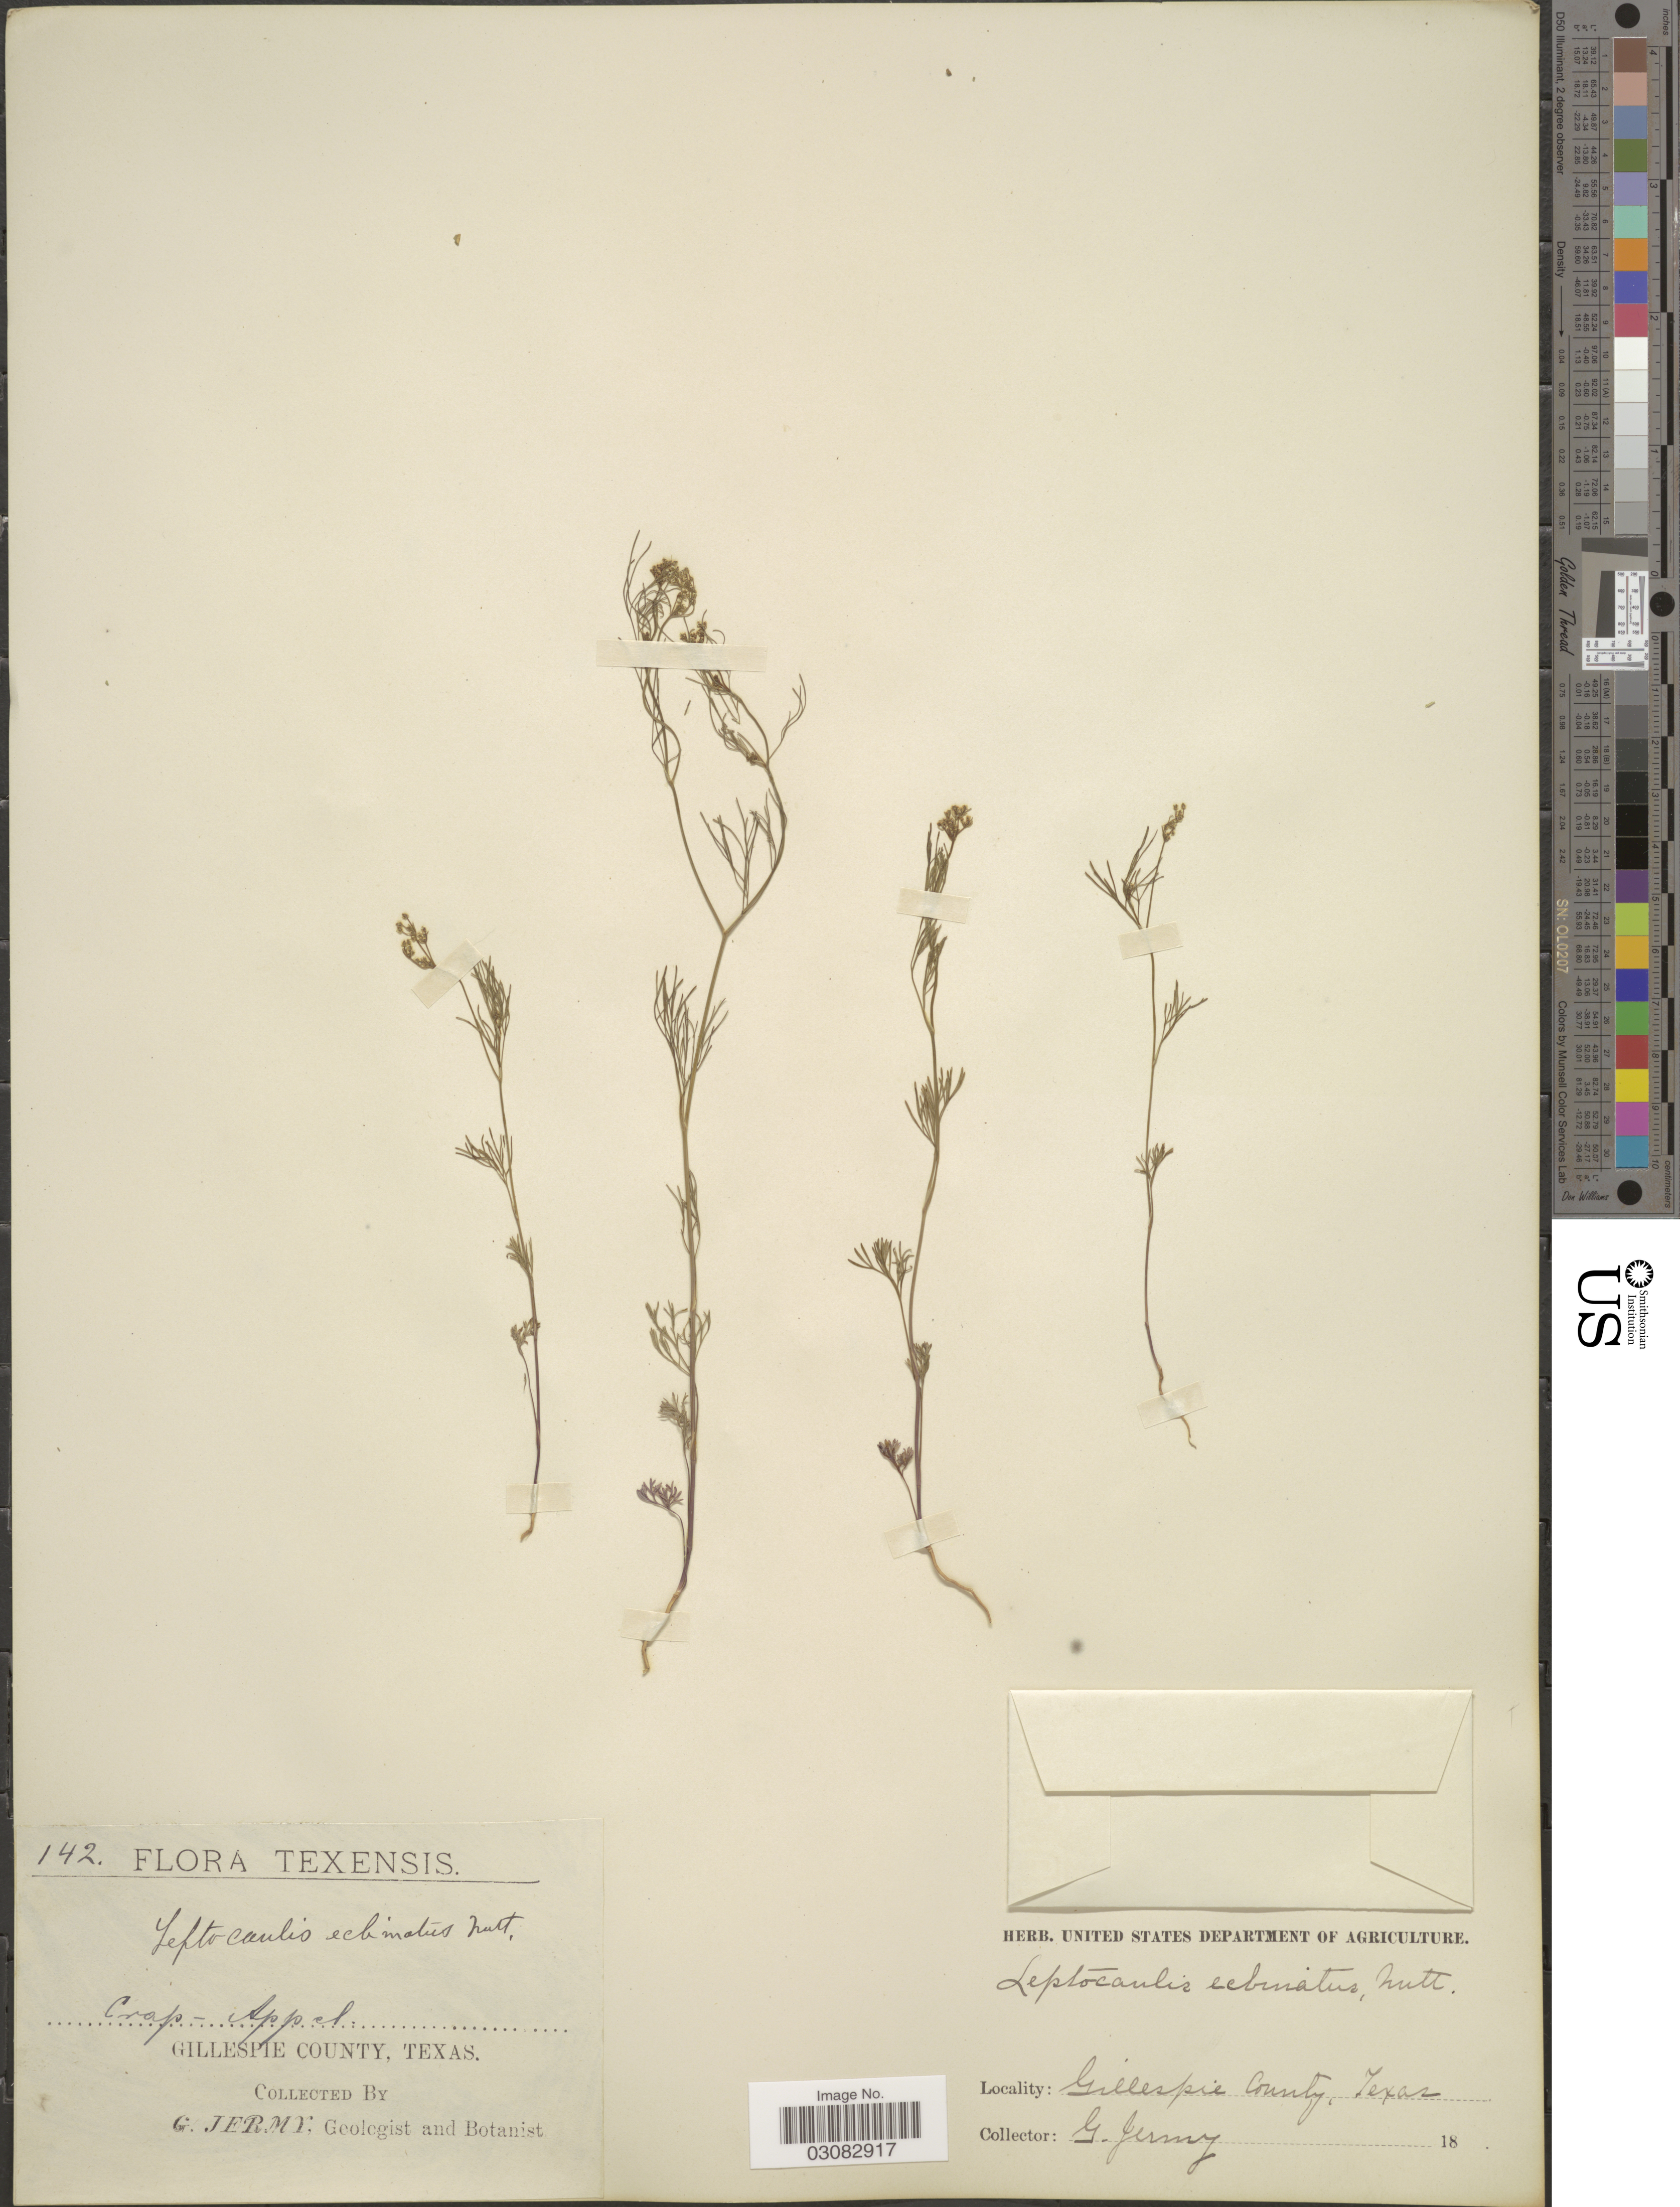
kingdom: Plantae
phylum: Tracheophyta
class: Magnoliopsida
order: Apiales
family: Apiaceae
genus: Spermolepis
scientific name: Spermolepis echinata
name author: (Nutt. ex DC.) A. Heller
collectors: G. Jermy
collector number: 142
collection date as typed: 18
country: United States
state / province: Texas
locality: Gillespie County.